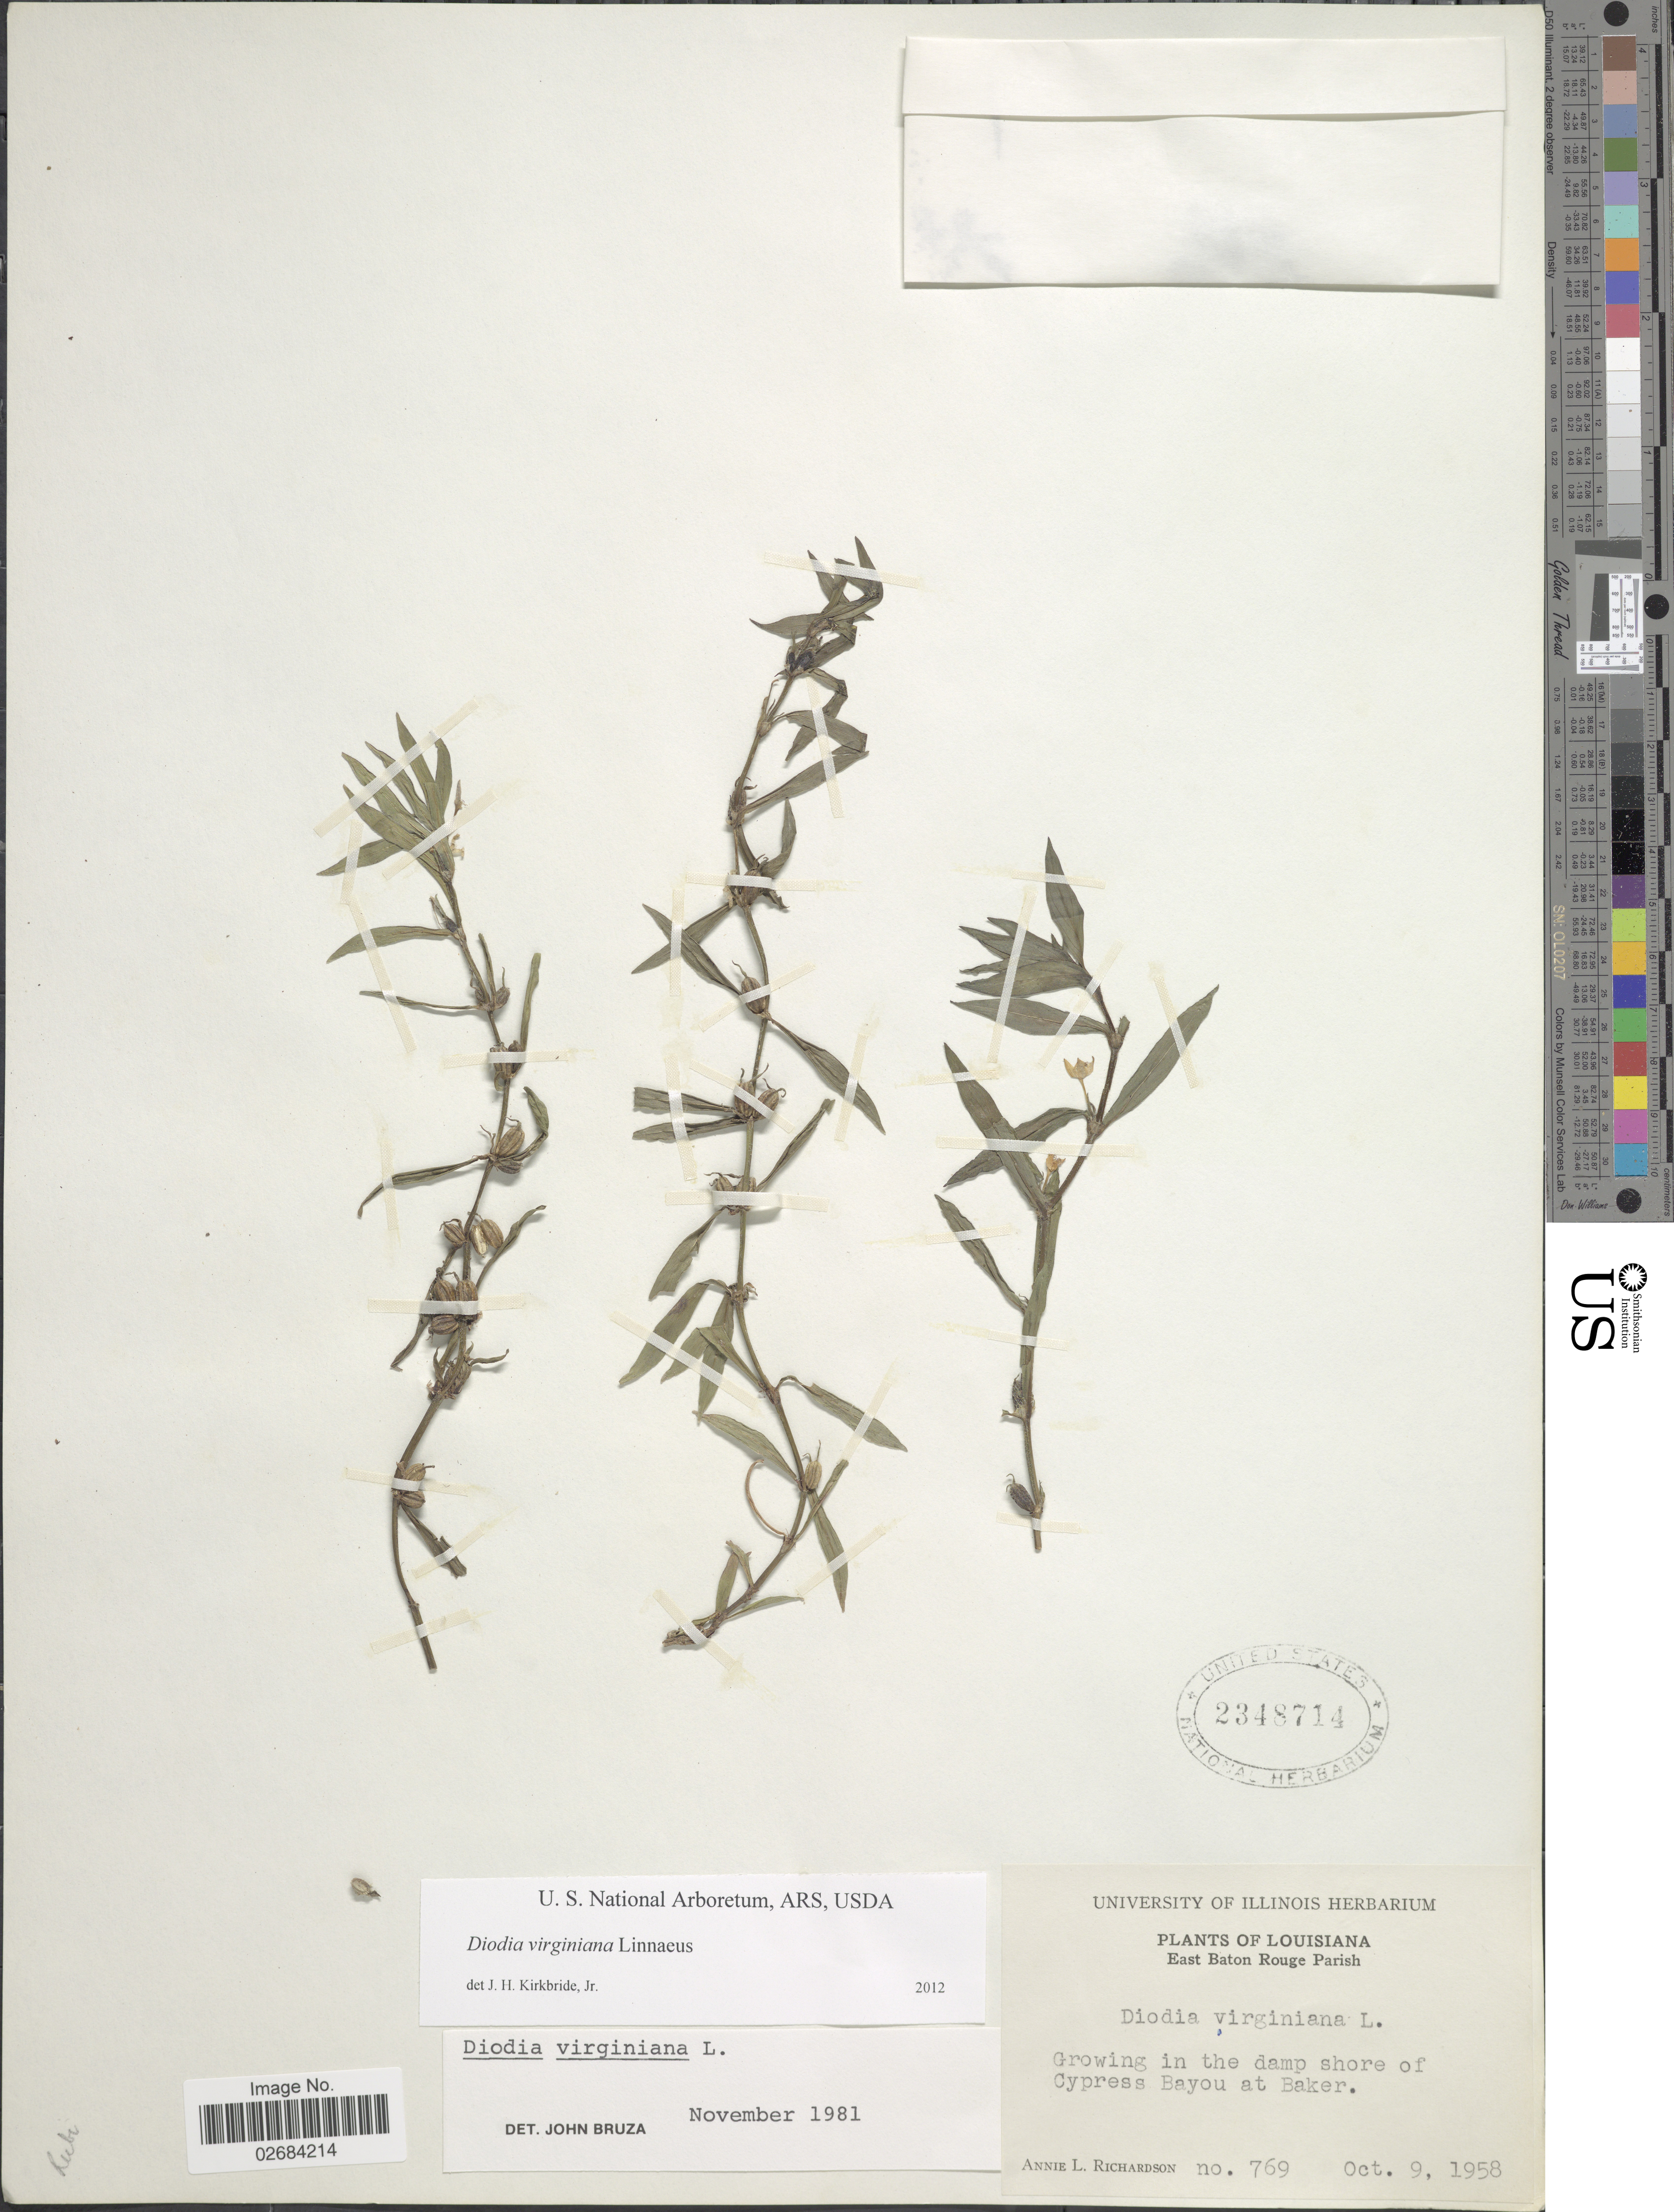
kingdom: Plantae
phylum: Tracheophyta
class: Magnoliopsida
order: Gentianales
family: Rubiaceae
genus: Diodia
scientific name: Diodia virginiana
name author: L.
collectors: A. L. Richardson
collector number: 769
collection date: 1958-10-09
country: United States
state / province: Louisiana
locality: East Baton Rouge Parish, in the damp shore of Cypress Bayou at Baker.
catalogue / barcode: US 2348714